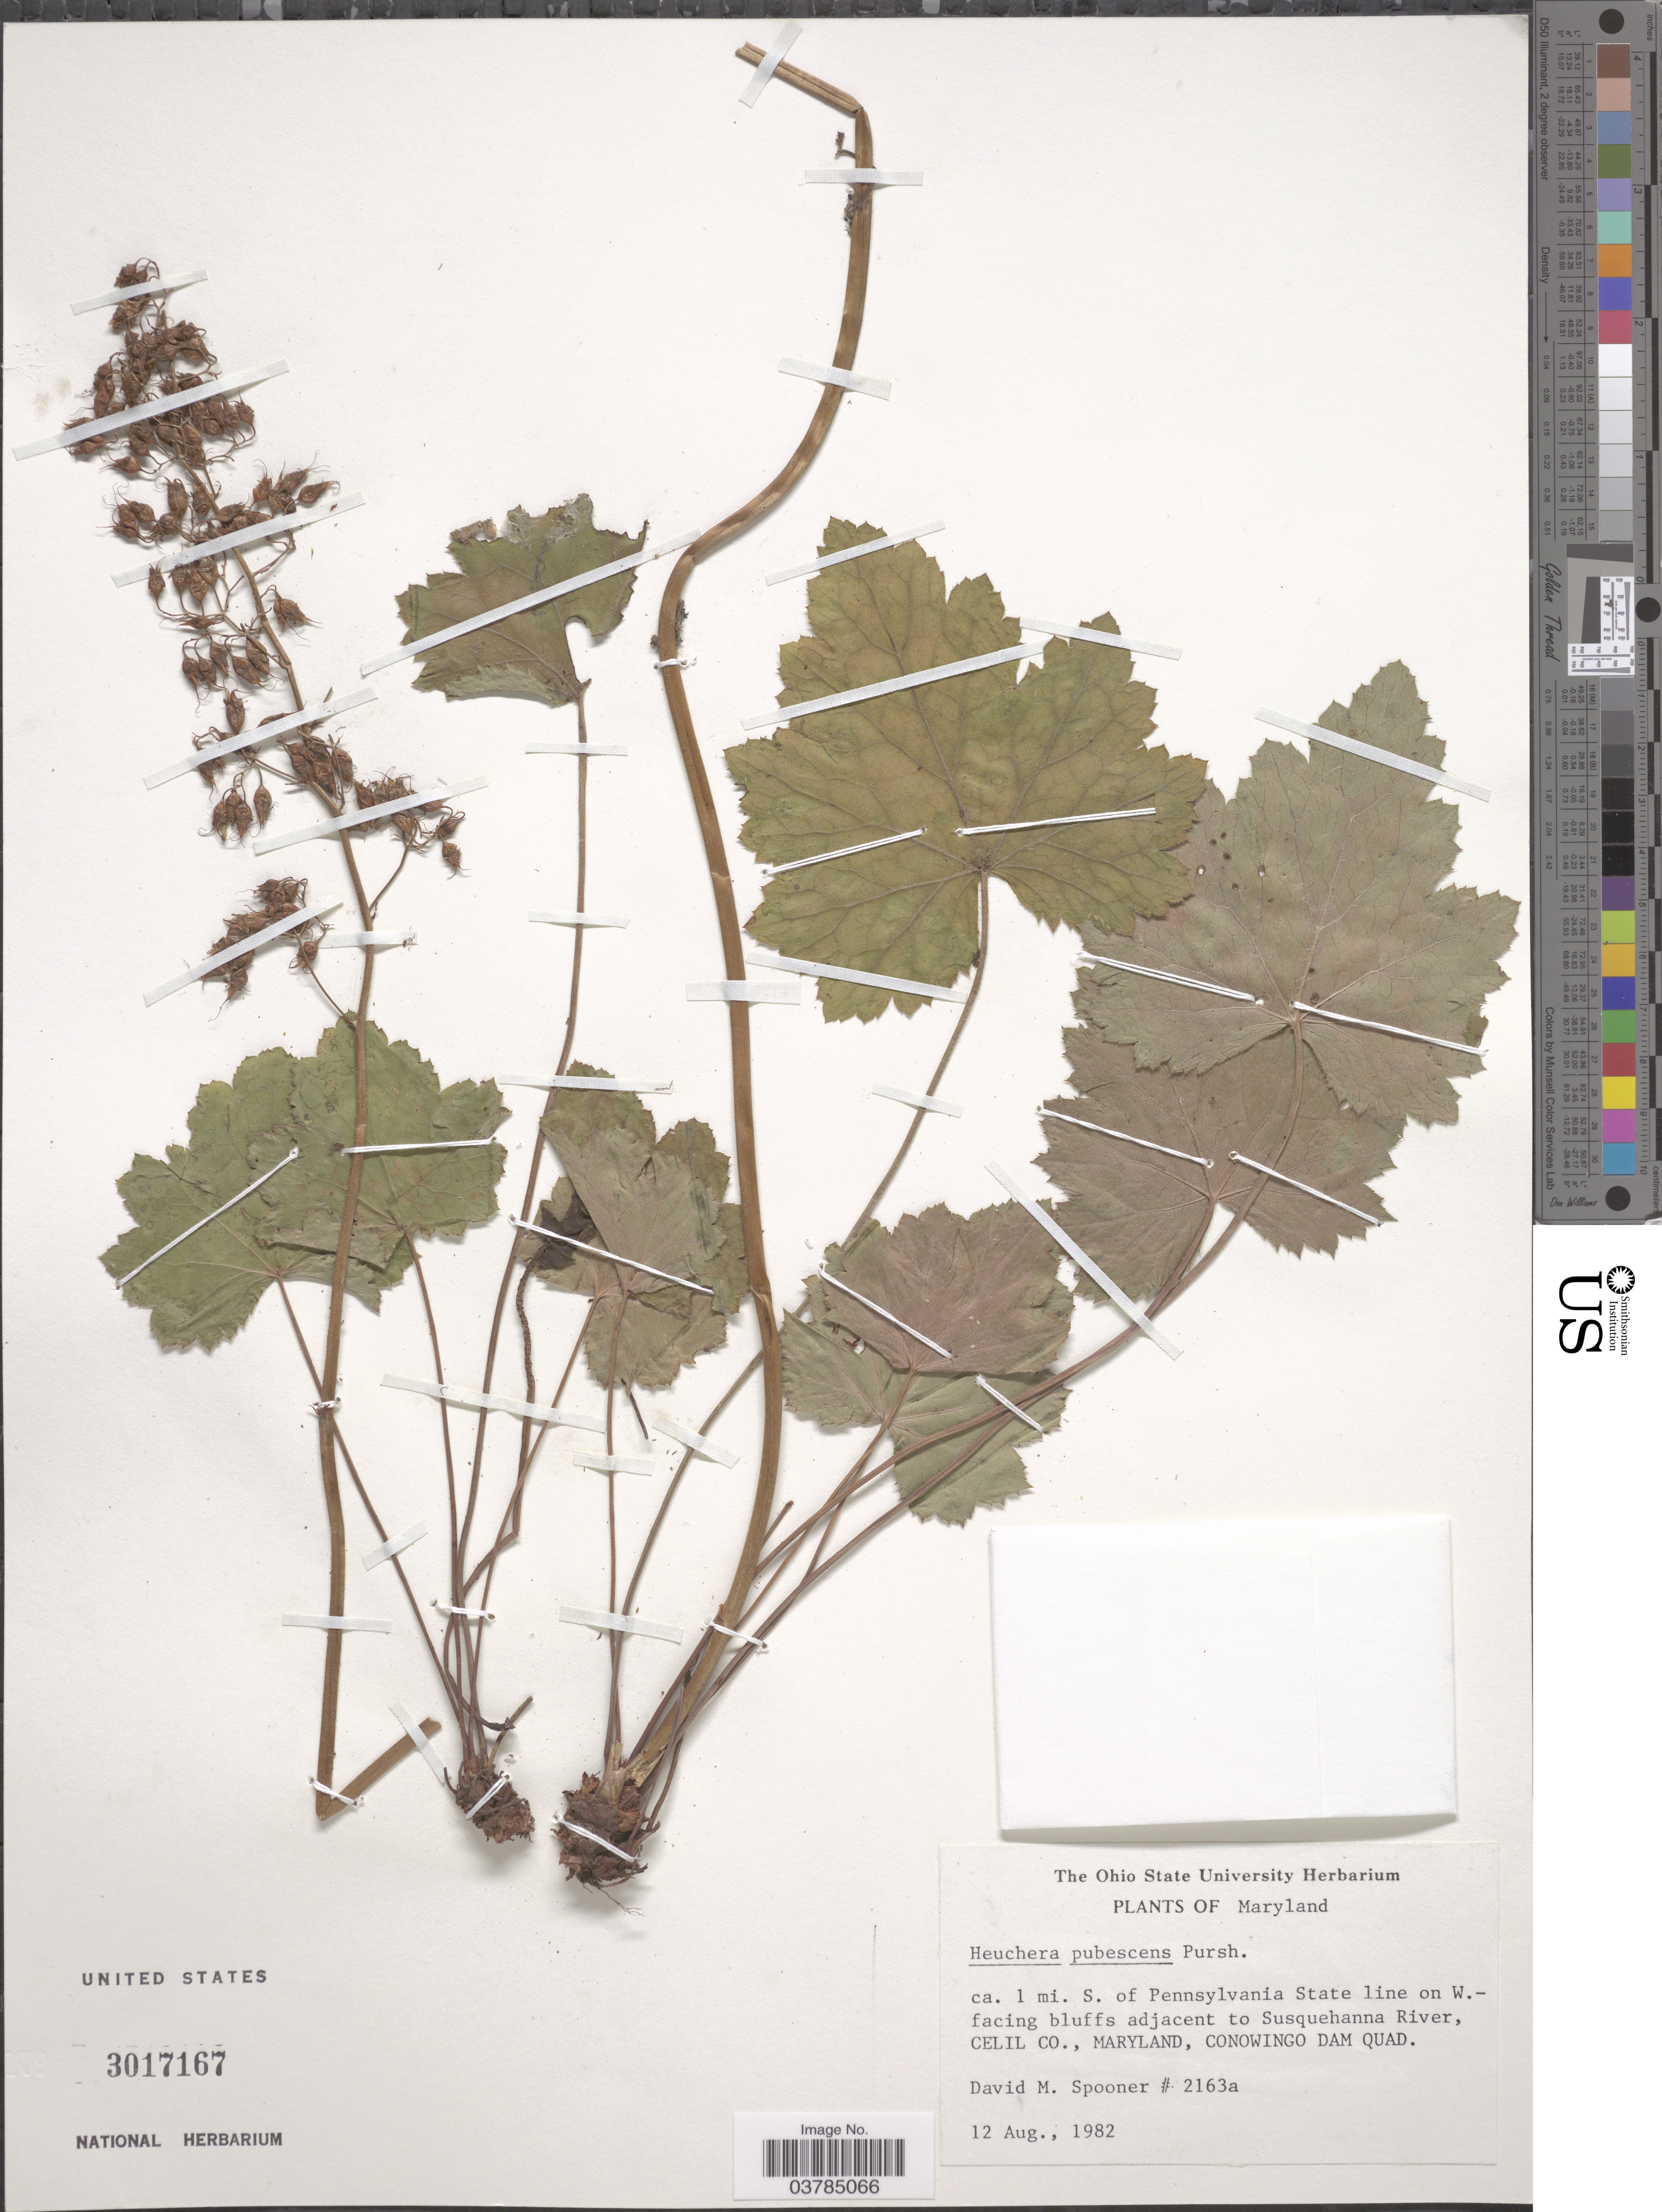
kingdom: Plantae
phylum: Tracheophyta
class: Magnoliopsida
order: Saxifragales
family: Saxifragaceae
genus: Heuchera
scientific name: Heuchera pubescens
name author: Pursh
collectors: D. Spooner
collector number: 2162a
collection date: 1982-08-12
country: United States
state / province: Maryland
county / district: Cecil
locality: Ca. 1 mi. S. of Pennsylvania State line on W-facing bluffs adjacent to Susquehanna River, Cecil Co., Conowingo Dam Squad.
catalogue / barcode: US 3017167